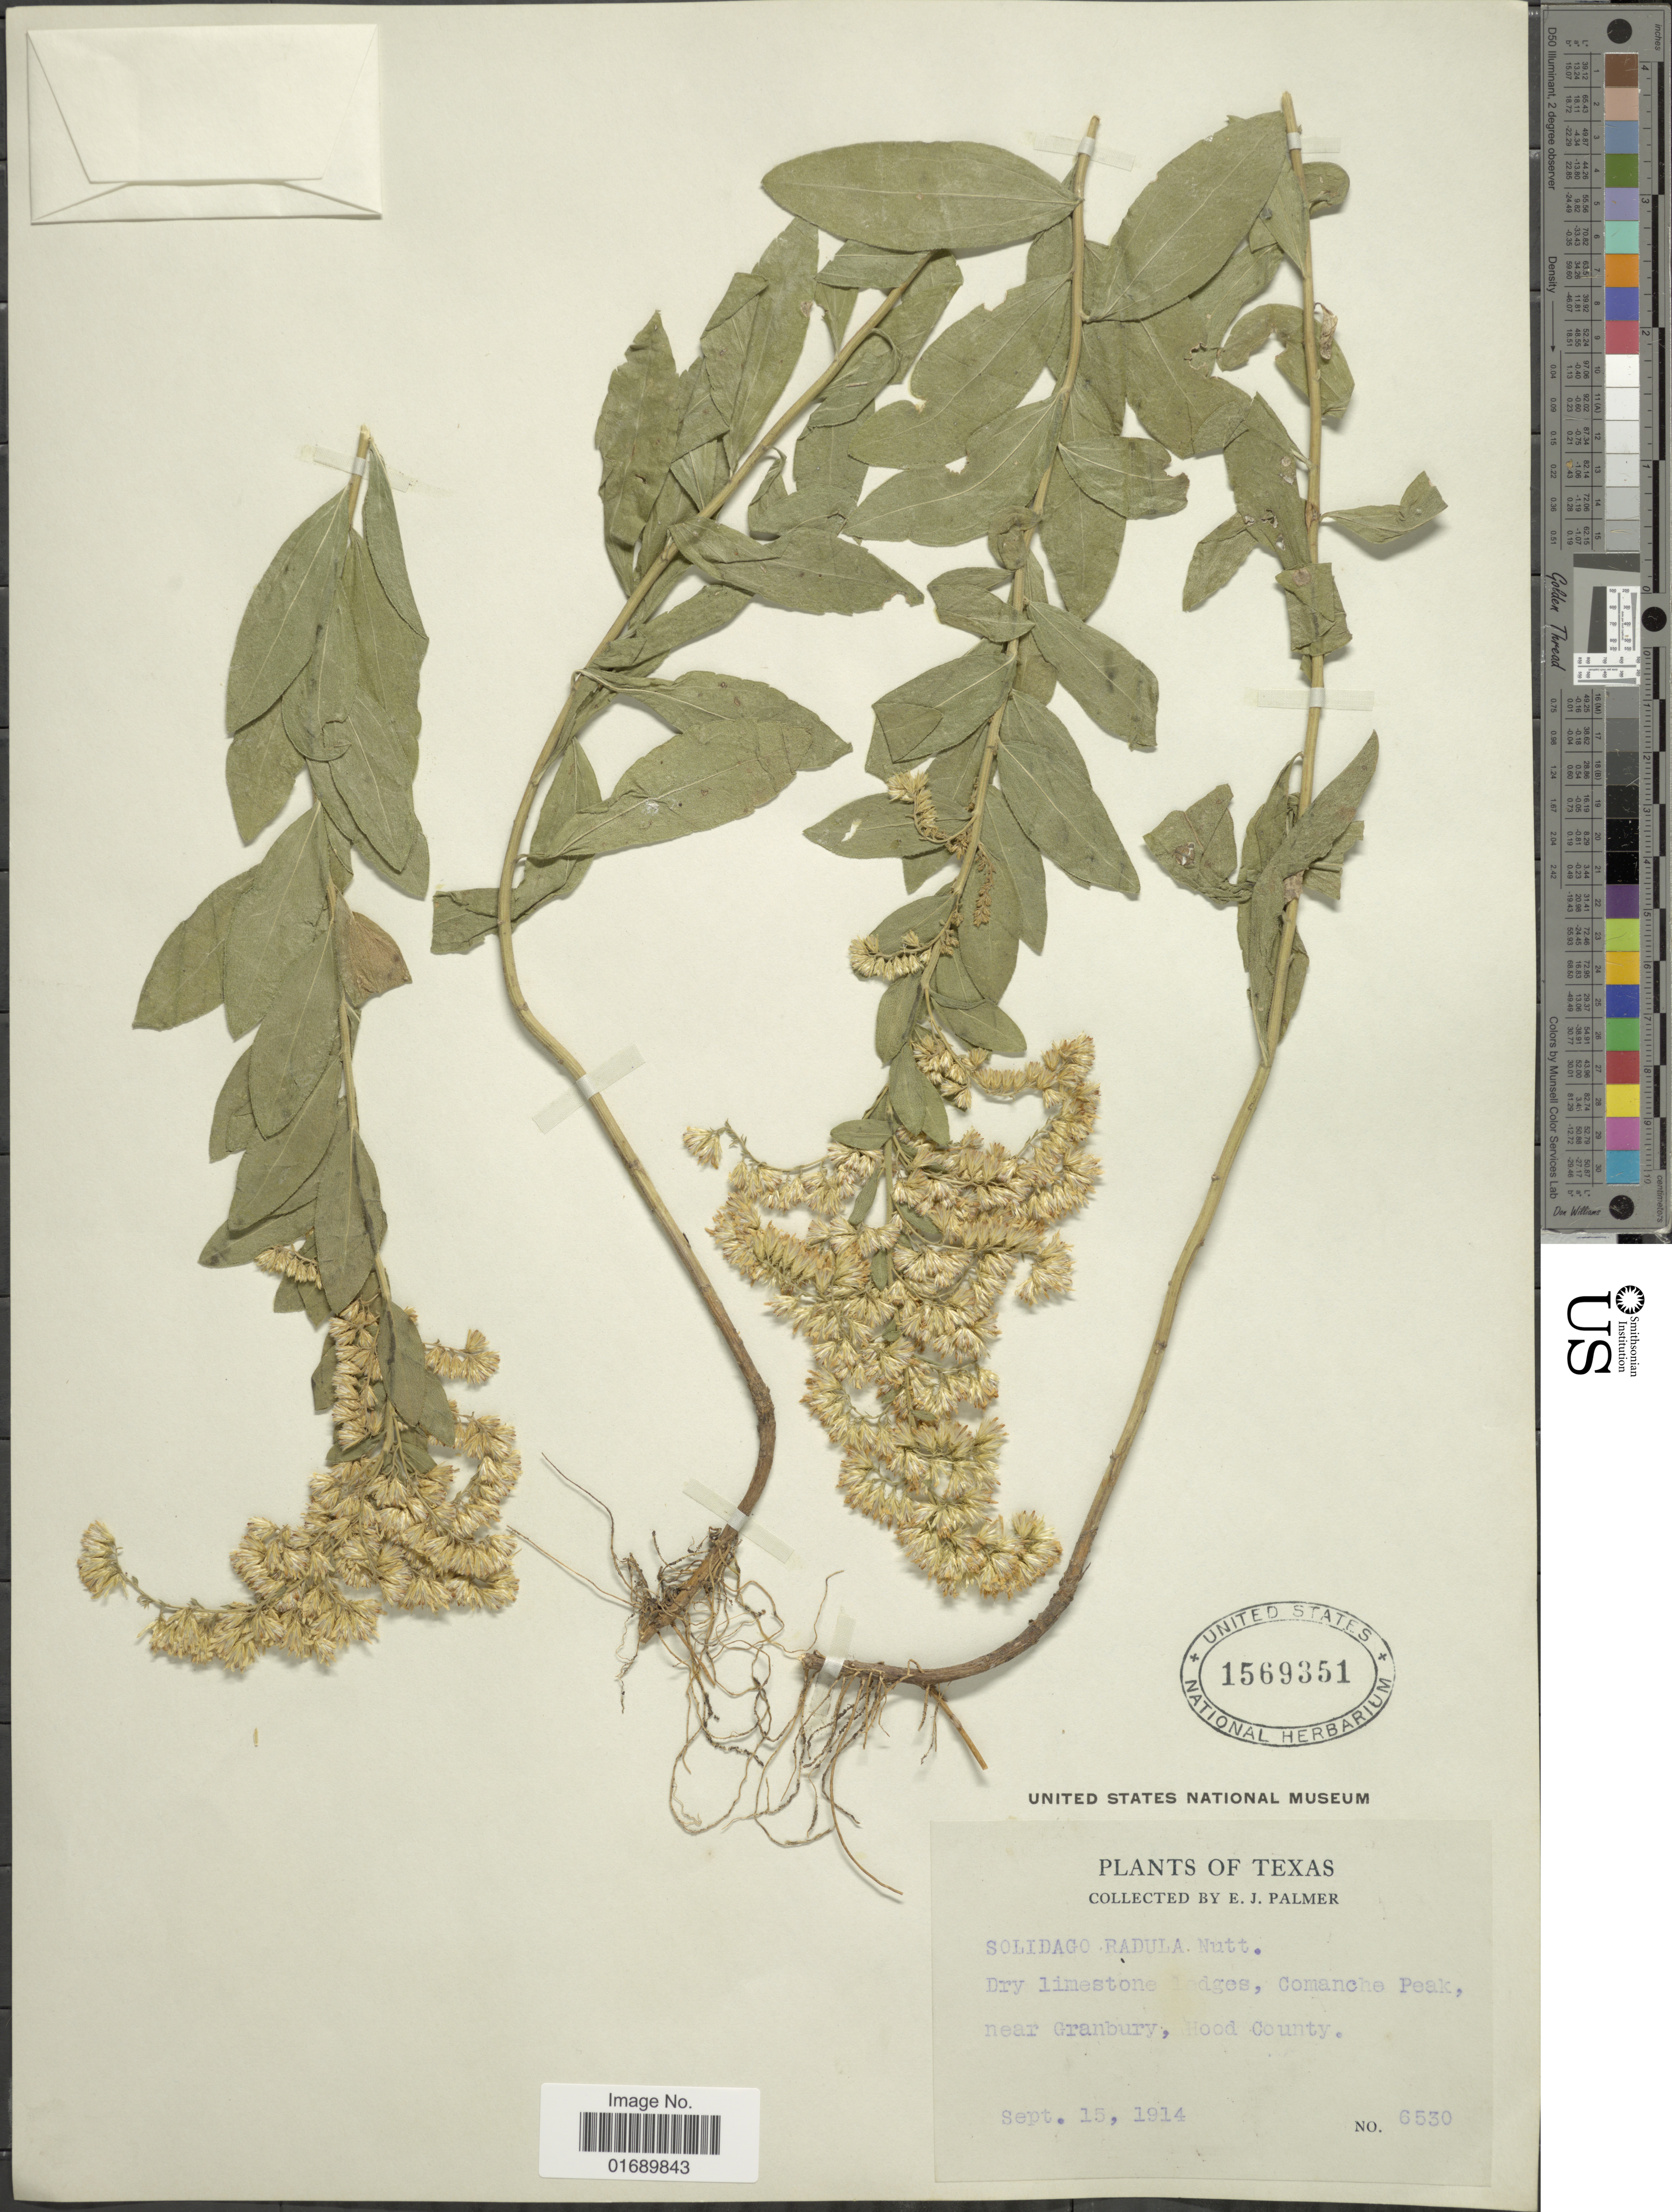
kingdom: Plantae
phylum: Tracheophyta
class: Magnoliopsida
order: Asterales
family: Asteraceae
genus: Solidago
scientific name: Solidago radula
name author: Nutt.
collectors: E. J. Palmer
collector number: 6530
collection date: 1914-09-15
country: United States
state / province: Texas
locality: Dry limestone ledges, Comanche Peak, near Granbury, Hood County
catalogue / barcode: US 1569351